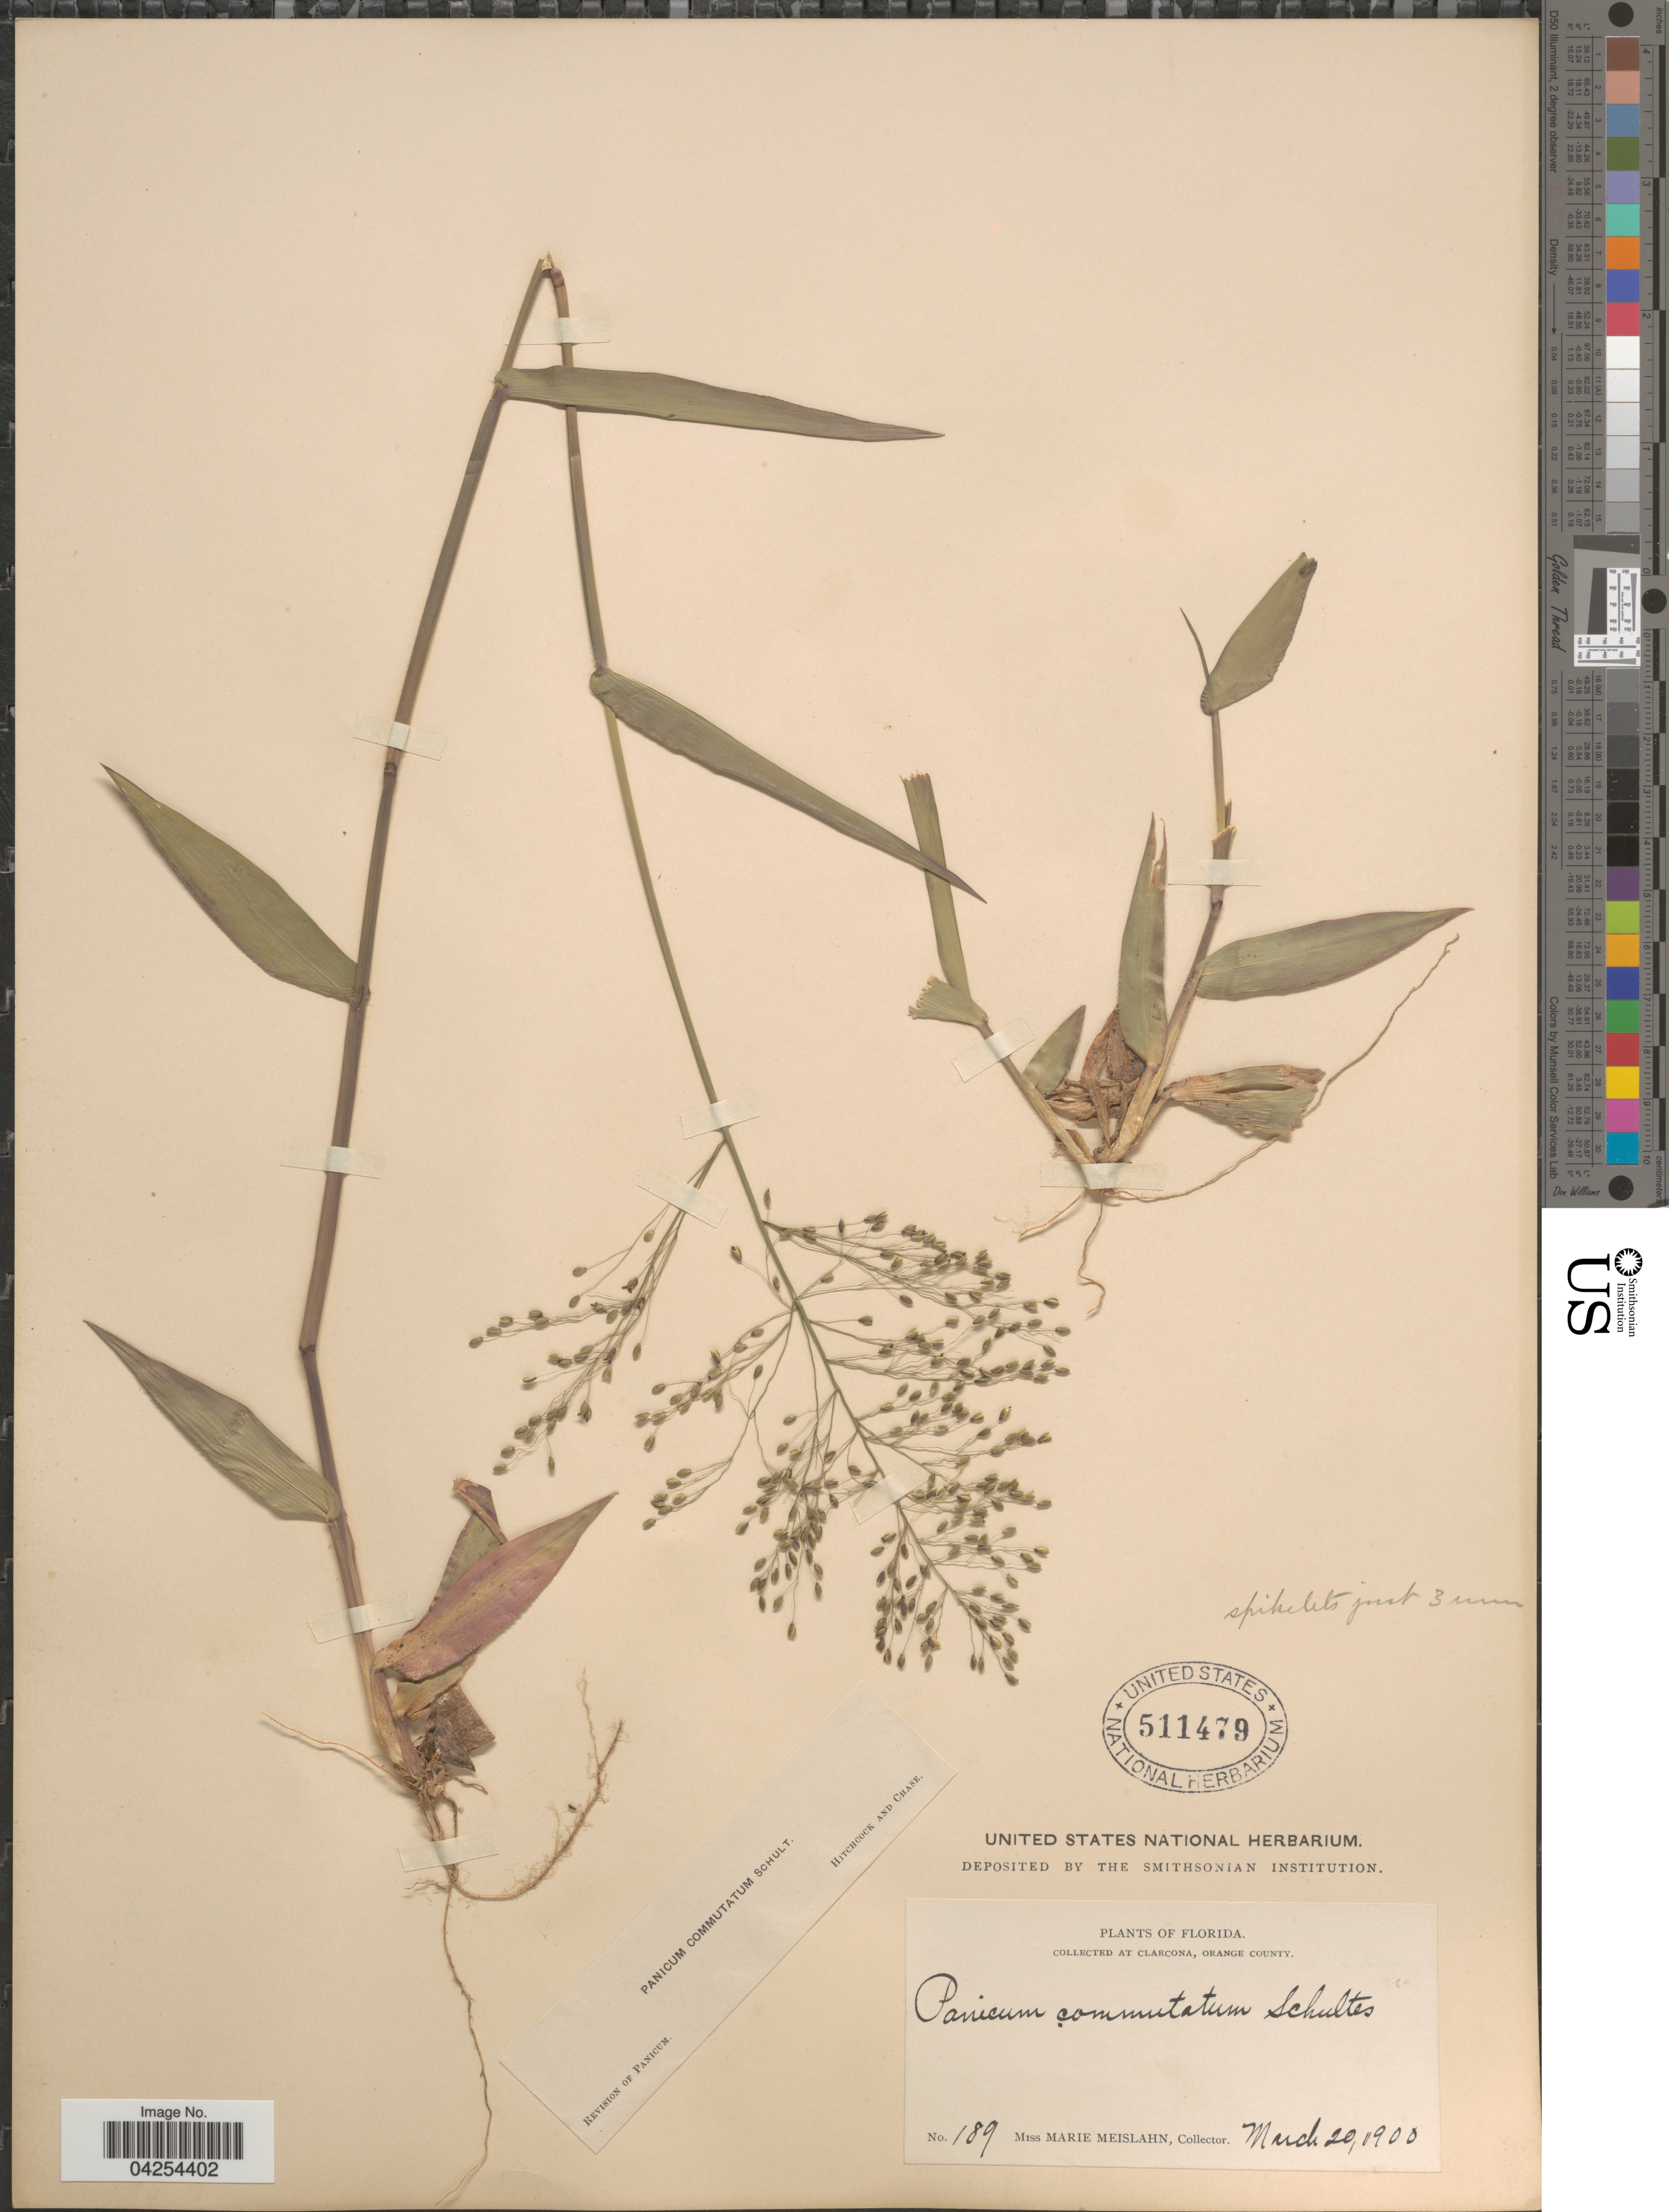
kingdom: Plantae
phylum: Tracheophyta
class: Liliopsida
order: Poales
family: Poaceae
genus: Dichanthelium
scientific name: Dichanthelium commutatum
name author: (Schult.) Gould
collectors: M. Meislahn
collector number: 189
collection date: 1900-03-20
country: United States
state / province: Florida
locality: At Clarcona, Orange County.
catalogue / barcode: US 511479